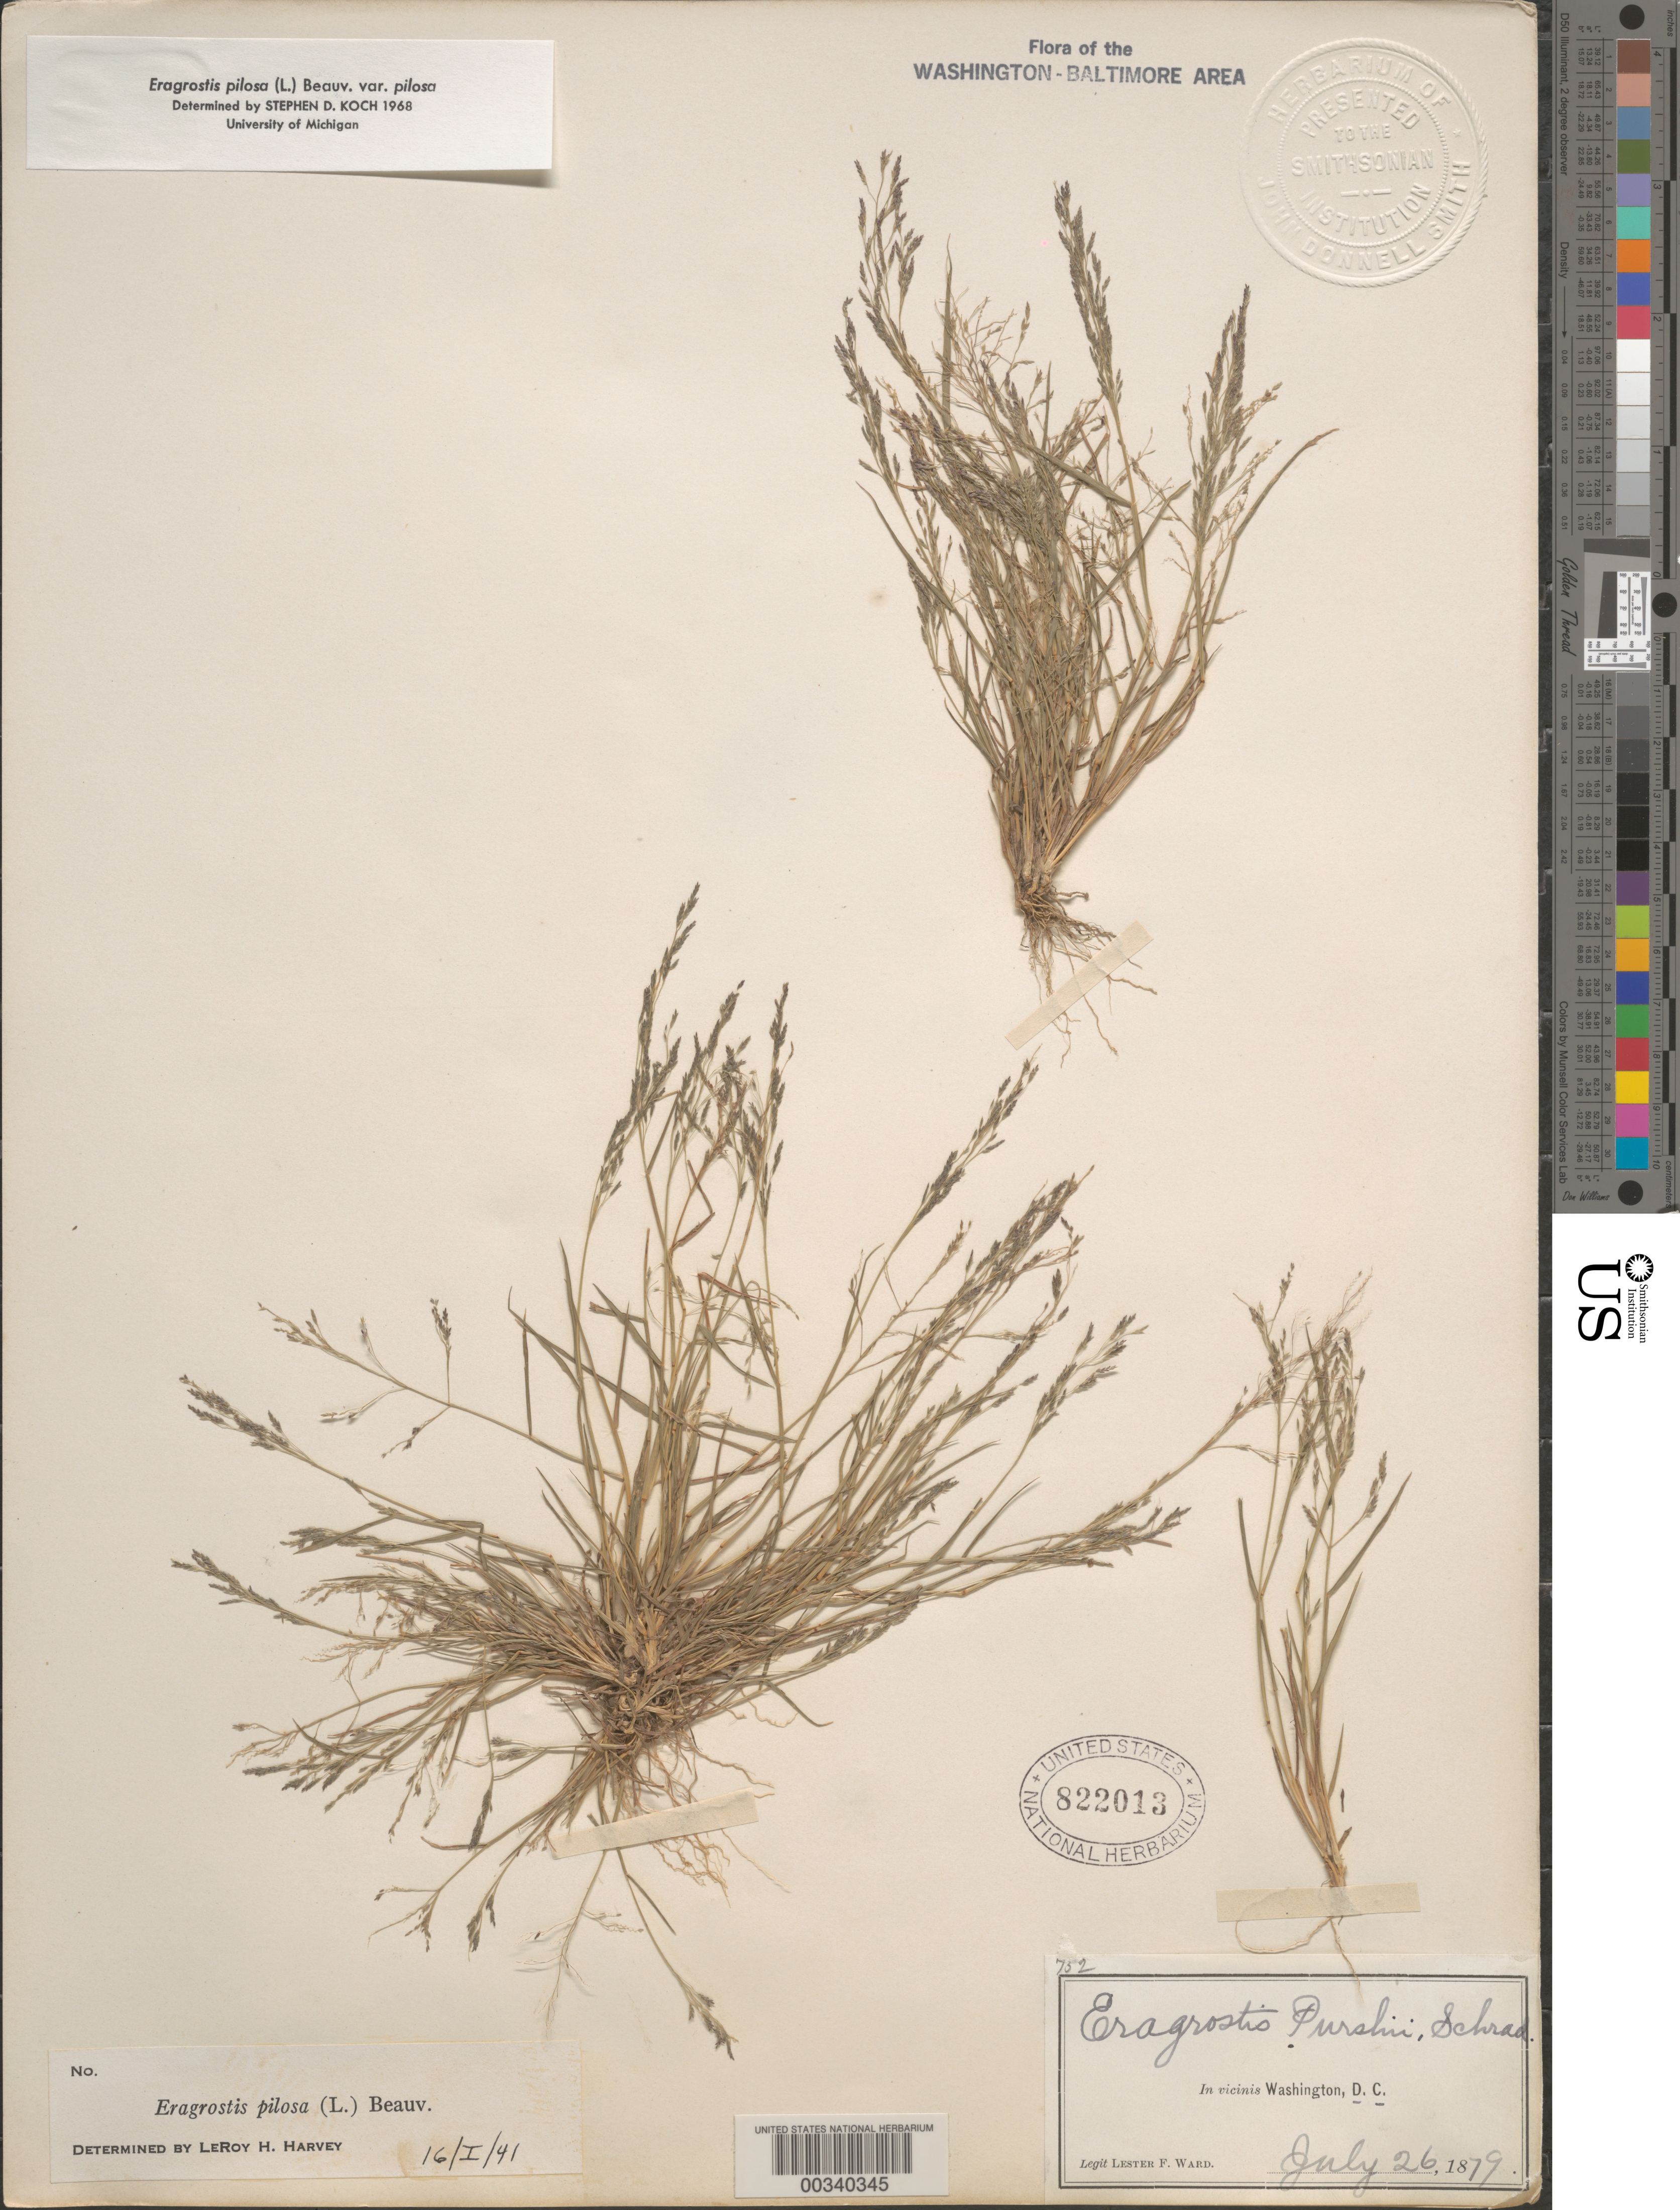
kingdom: Plantae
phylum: Tracheophyta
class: Liliopsida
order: Poales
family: Poaceae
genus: Eragrostis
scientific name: Eragrostis pilosa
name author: (L.) P. Beauv.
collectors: L. F. Ward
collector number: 752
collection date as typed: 26 Jul 1879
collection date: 1879-07-26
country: United States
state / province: District of Columbia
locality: Washington DC area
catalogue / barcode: US 822013